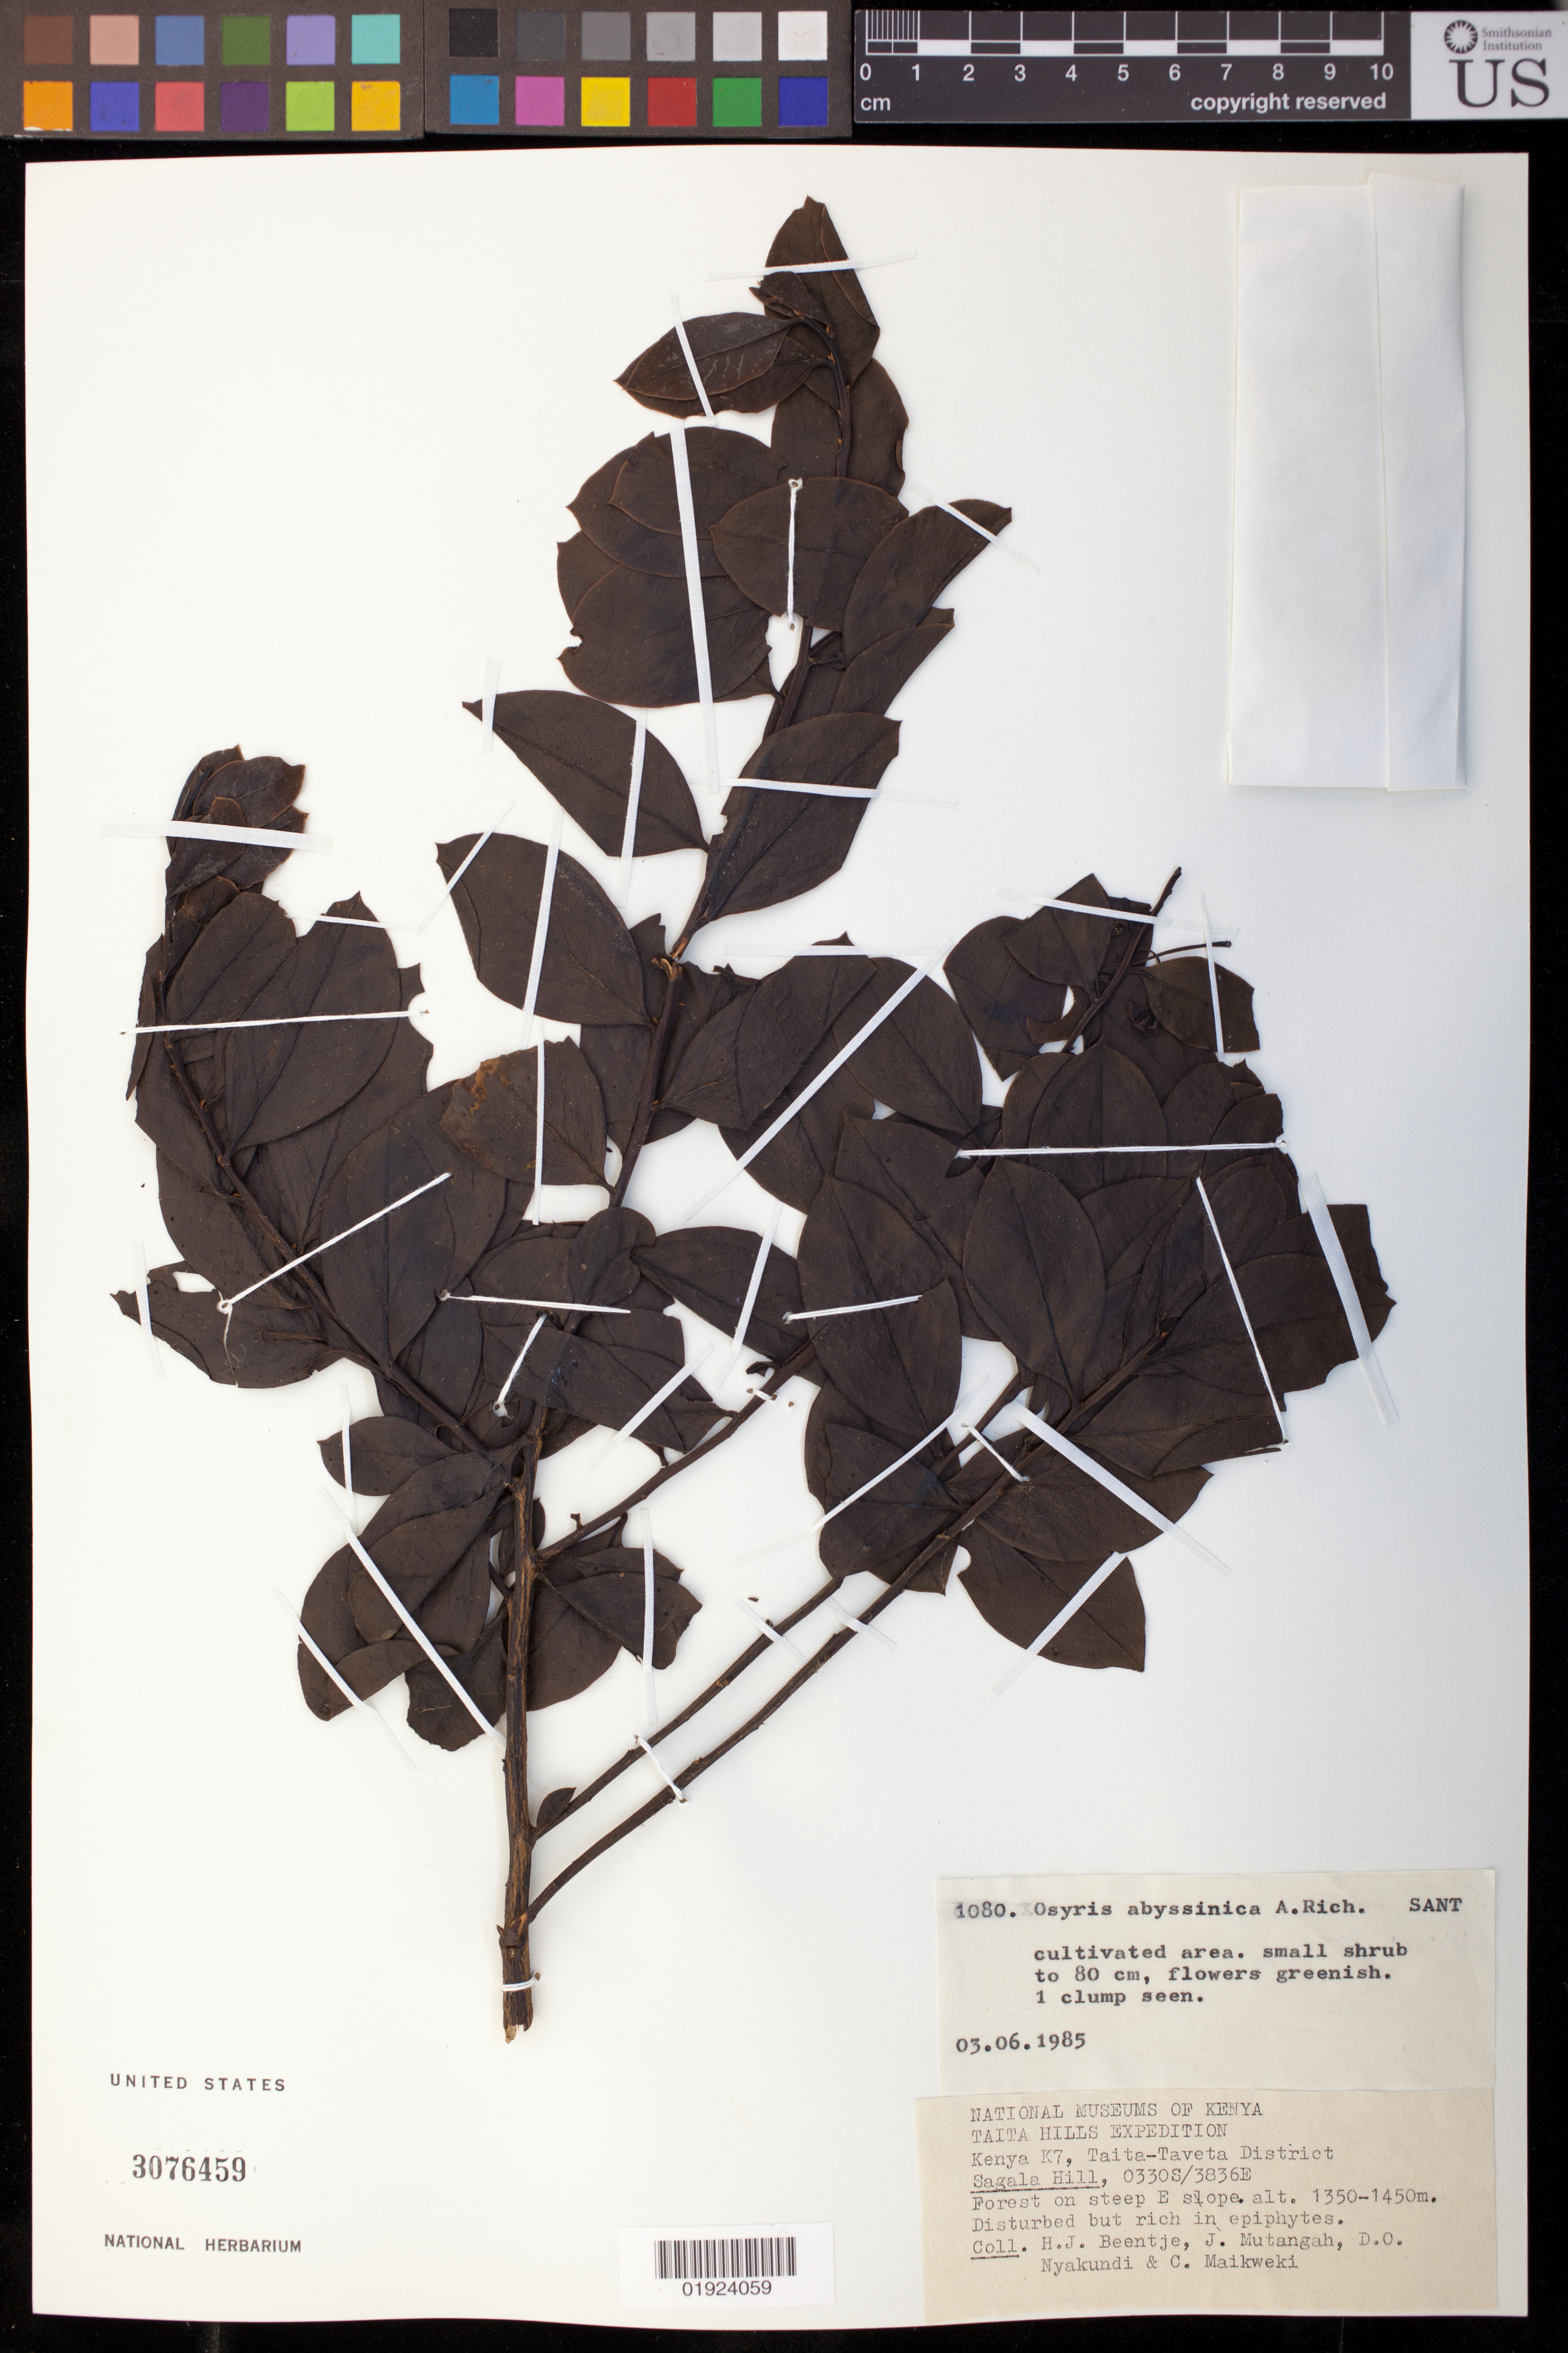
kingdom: Plantae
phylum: Tracheophyta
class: Magnoliopsida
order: Santalales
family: Santalaceae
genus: Osyris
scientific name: Osyris abyssinica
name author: Hochst.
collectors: H. J. Beentje, J. Mutangah, D. Nyakundi & C. Maikweki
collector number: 1080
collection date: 1985-06-03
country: Kenya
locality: K7, Sagala Hill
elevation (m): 1350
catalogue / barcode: US 3076459